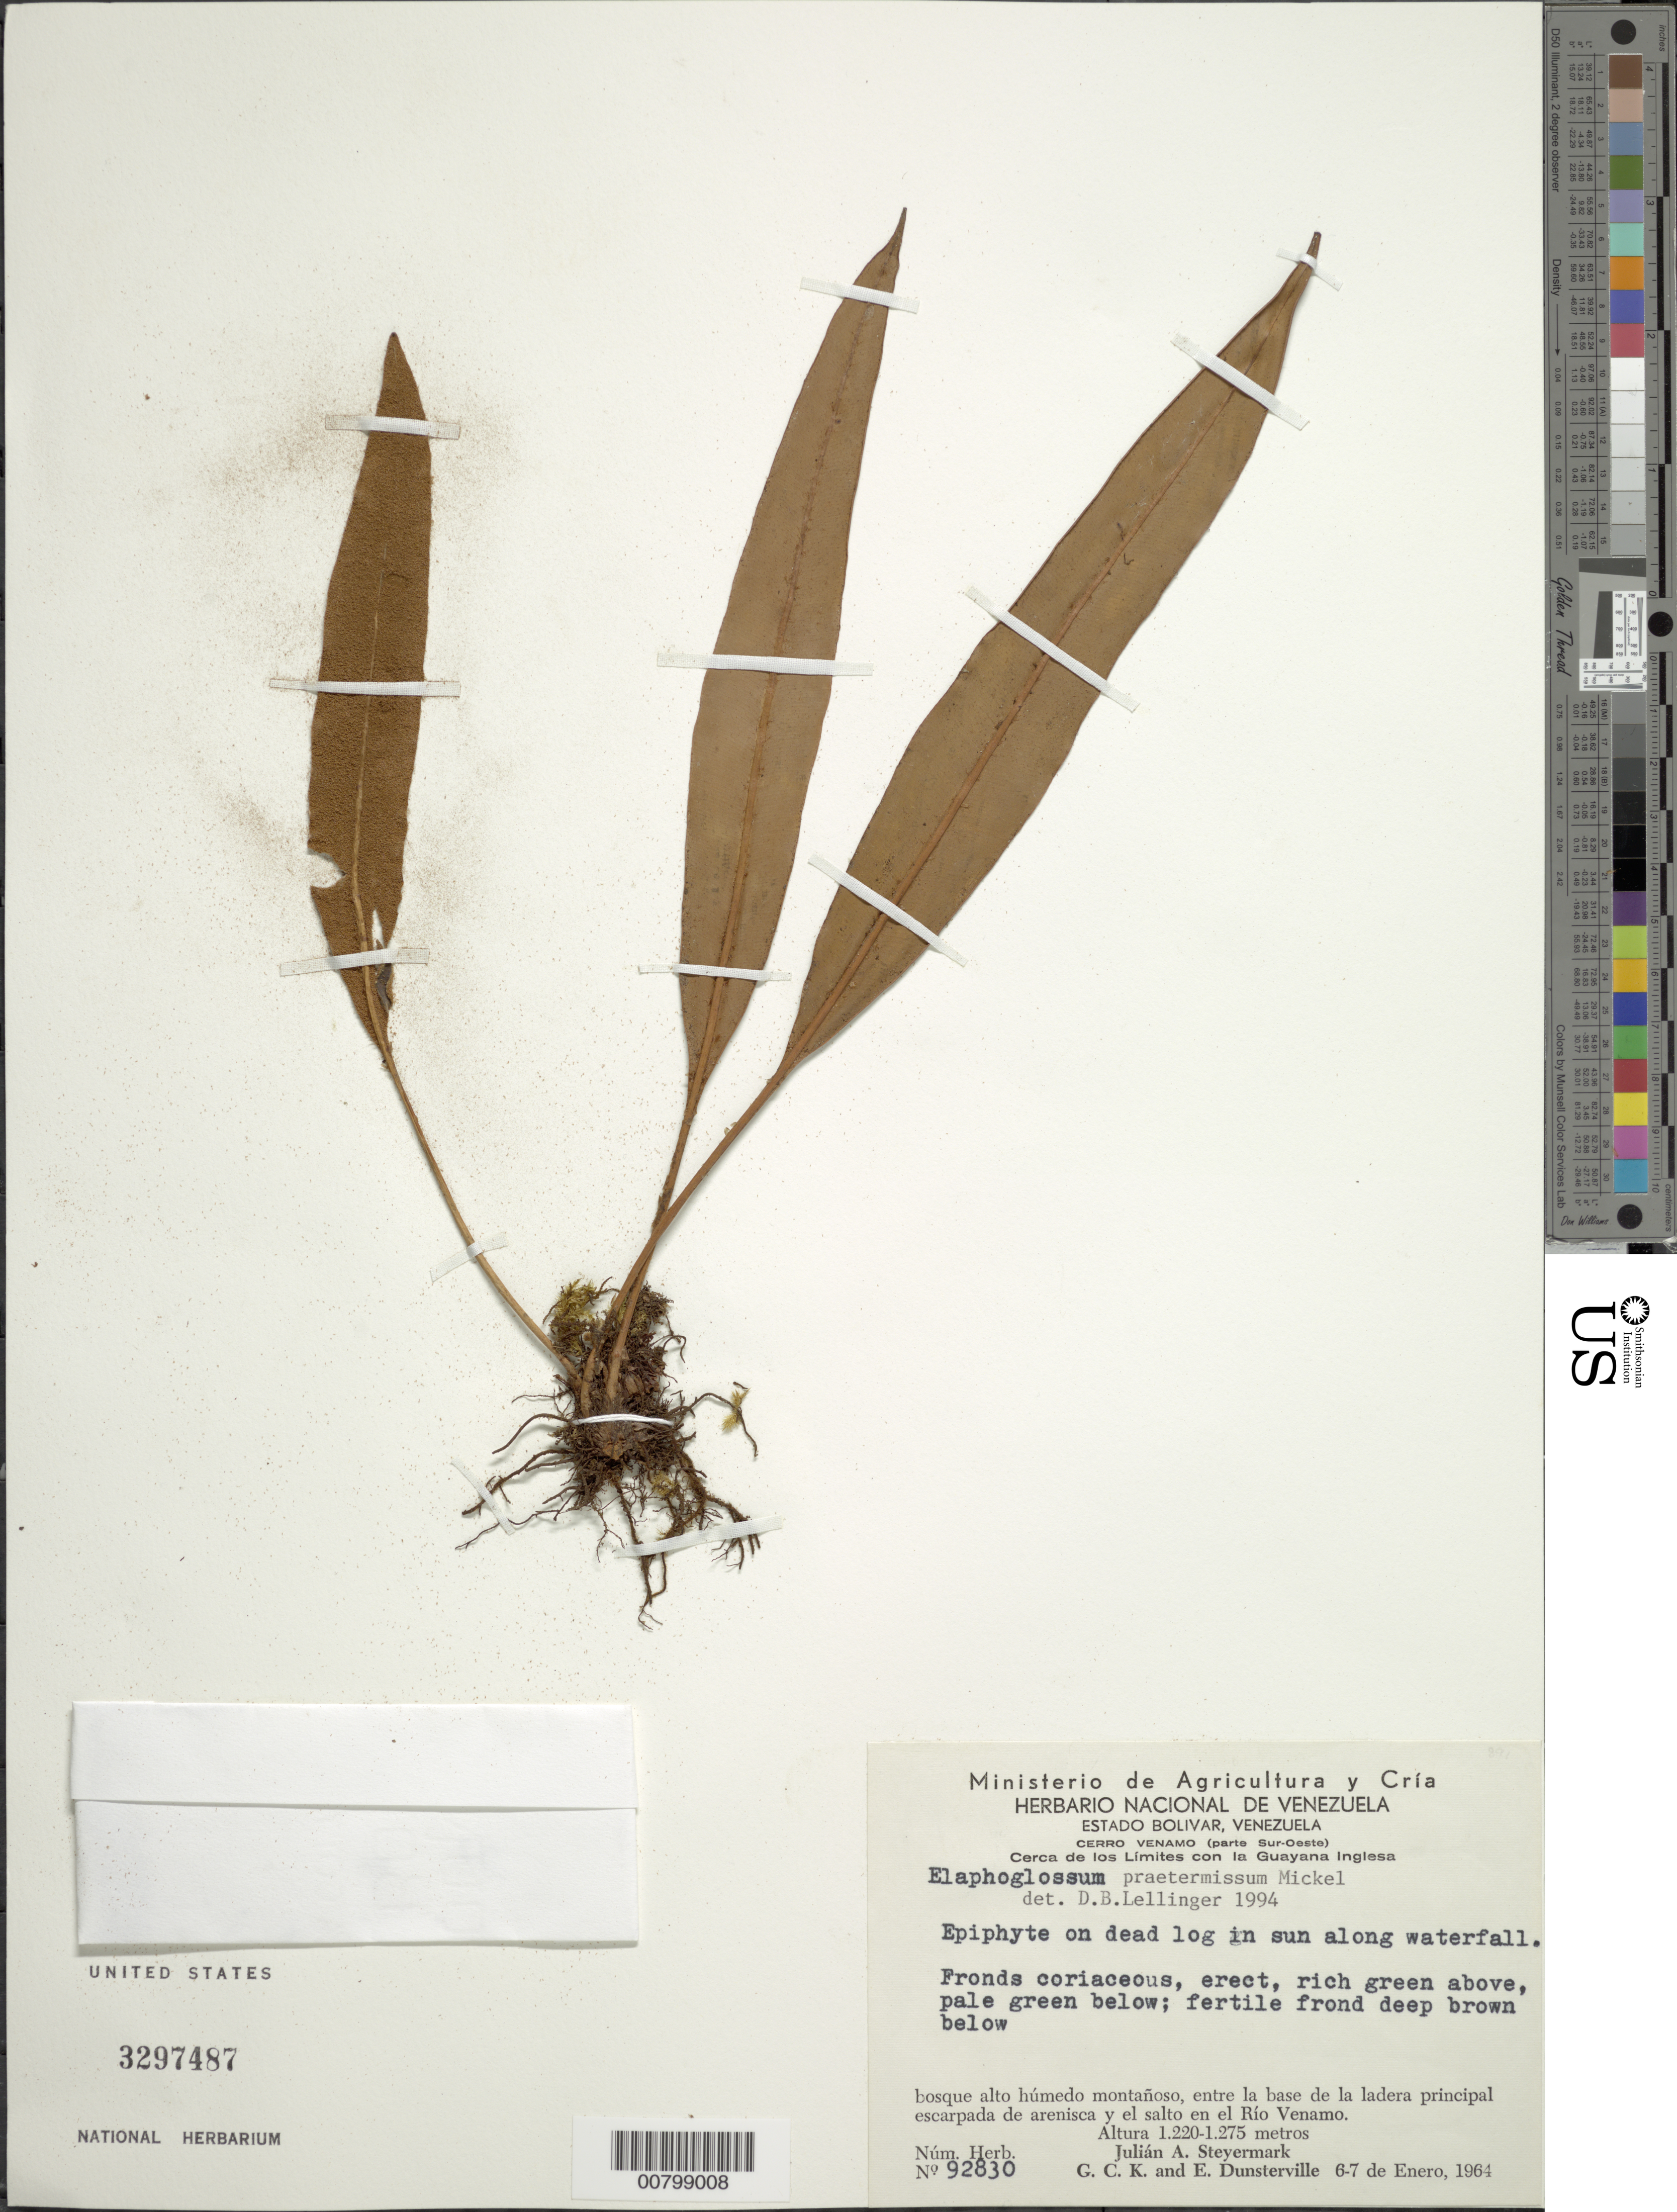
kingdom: Plantae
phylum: Tracheophyta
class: Polypodiopsida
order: Polypodiales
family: Dryopteridaceae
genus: Elaphoglossum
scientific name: Elaphoglossum praetermissum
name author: Mickel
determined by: Lellinger, David B., (BOT), Smithsonian Institution - National Museum of Natural History (UNITED STATES)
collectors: J. Steyermark, G. C. K. Dunsterville & E. Dunsterville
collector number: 92830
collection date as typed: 6-Jan-64 to 7-Jan-64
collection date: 1964-01-06/1964-01-07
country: Venezuela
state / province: Bolívar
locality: Cerro Venamo (parte Sur-Oeste), Río Venamo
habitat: High wet montane forest, on dead log in sun along waterfall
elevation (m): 1220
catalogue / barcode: US 3297487